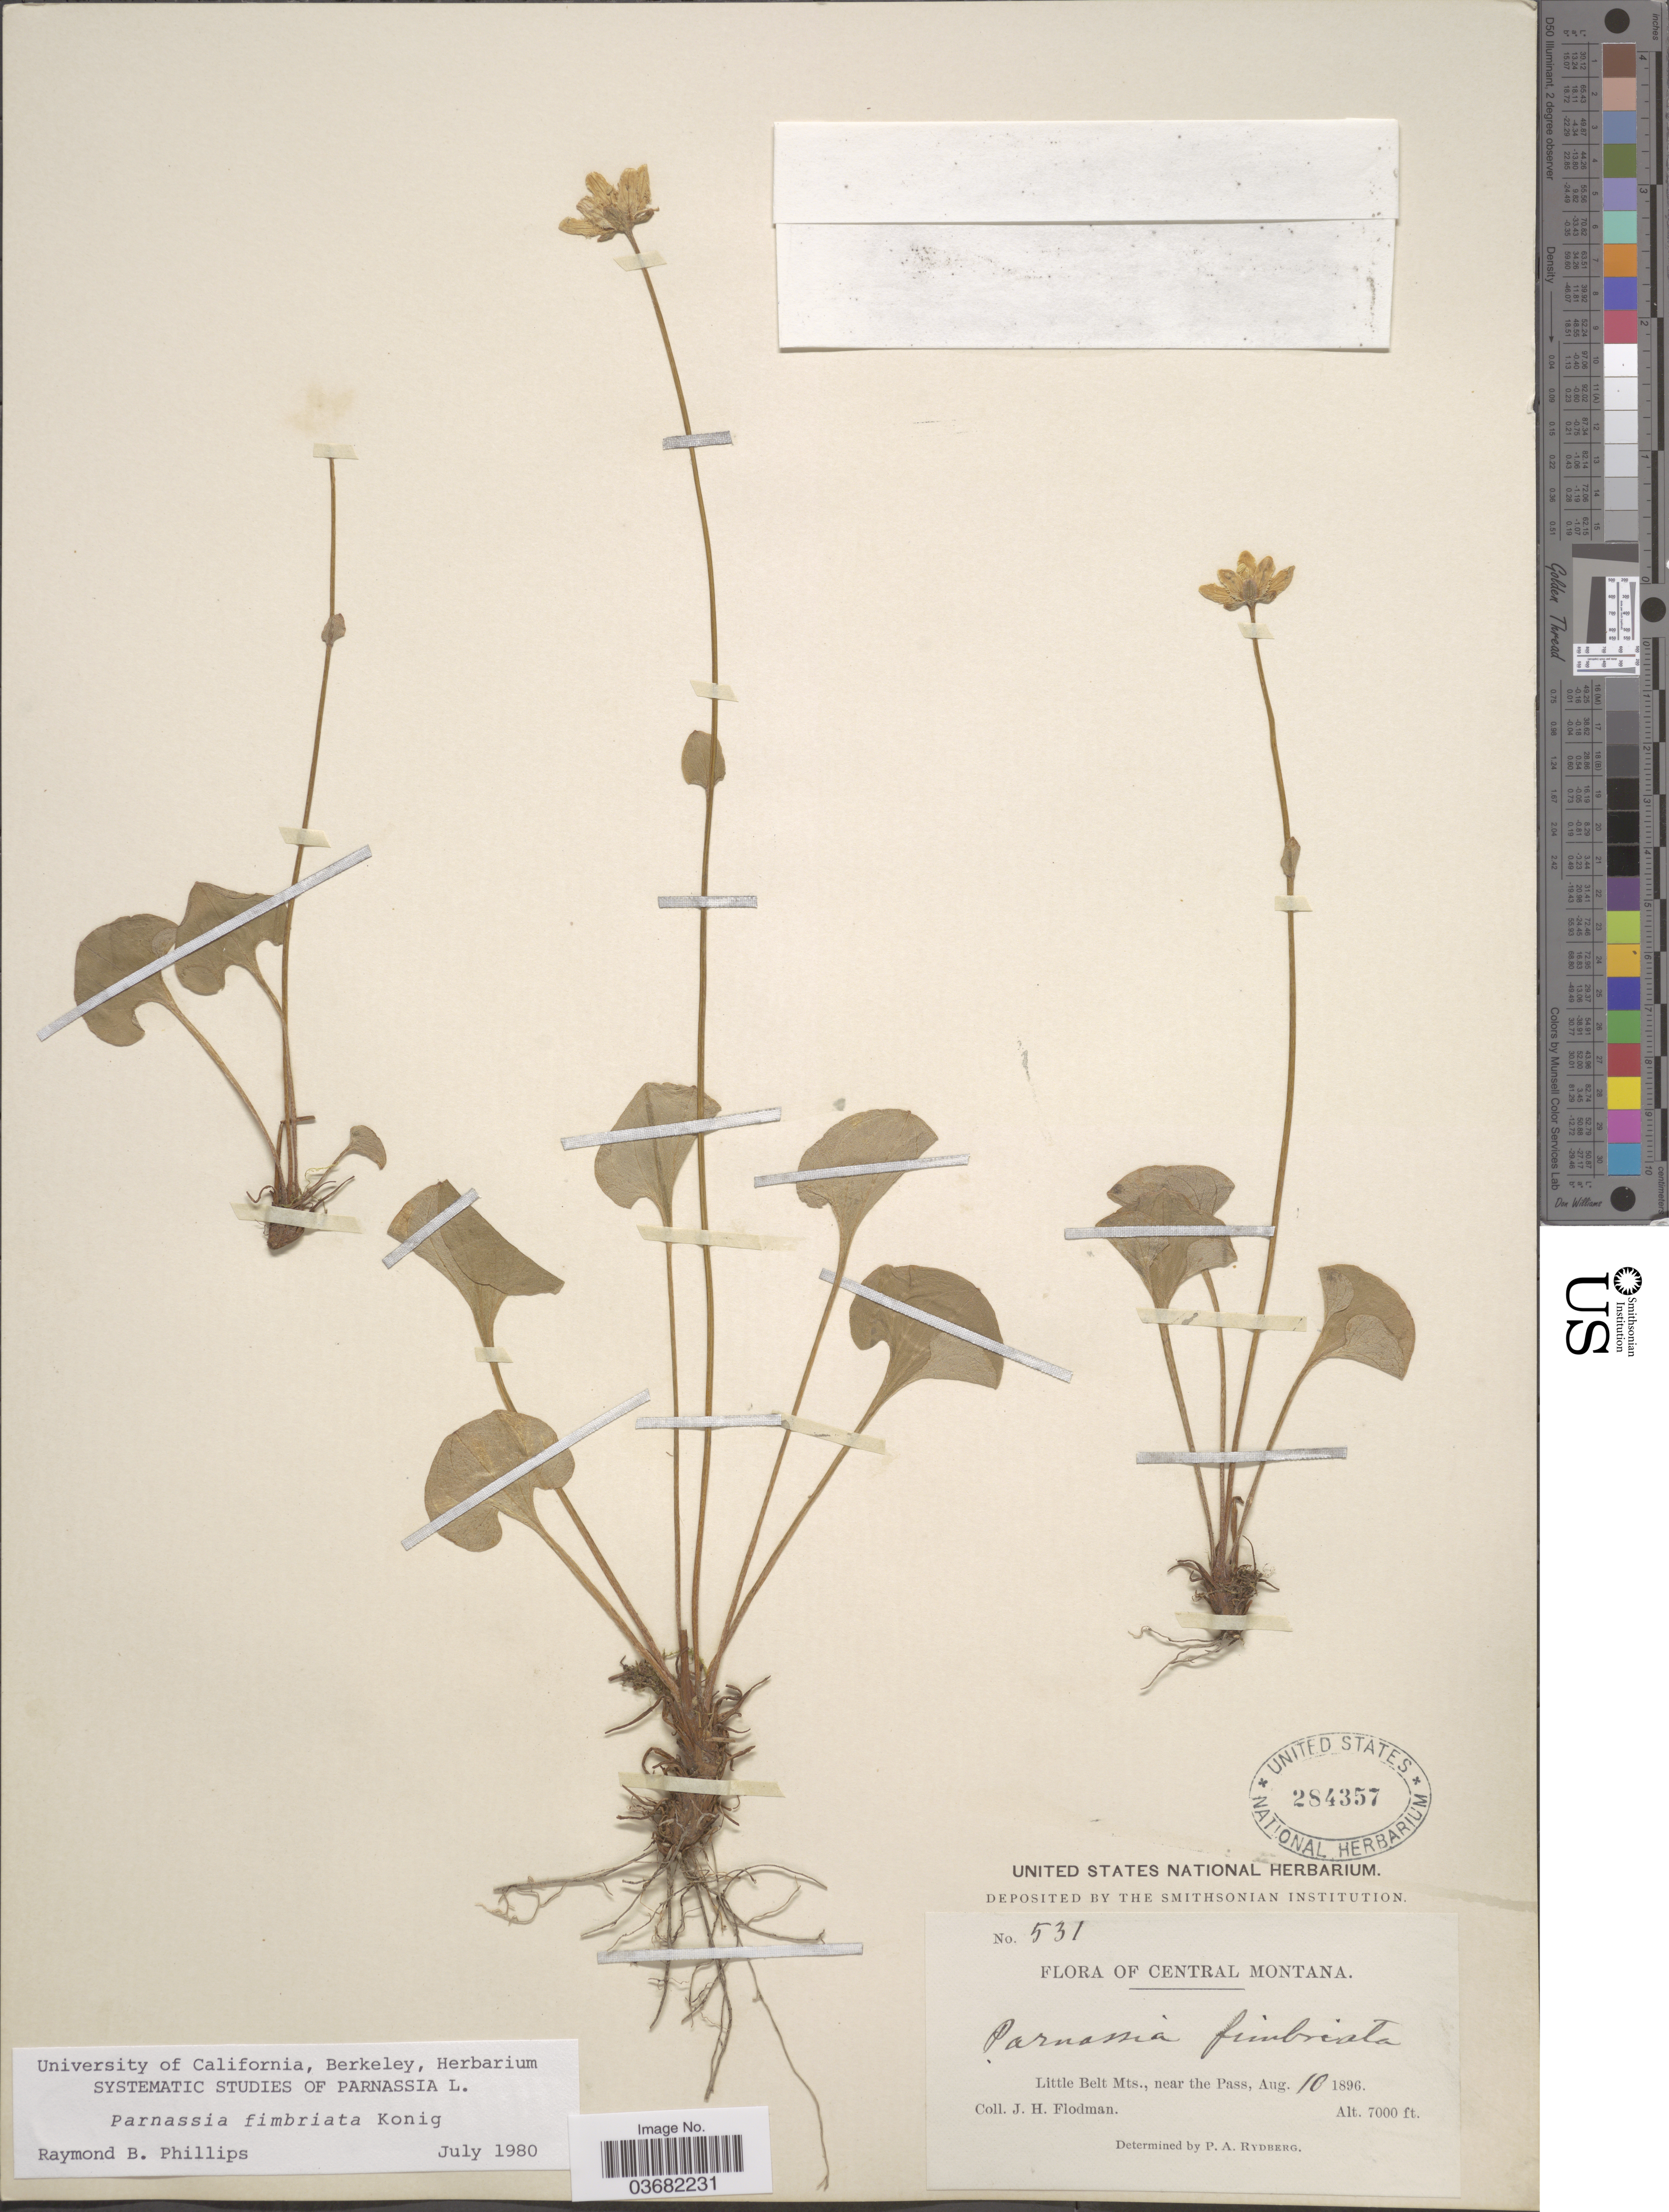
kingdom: Plantae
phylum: Tracheophyta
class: Magnoliopsida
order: Celastrales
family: Parnassiaceae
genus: Parnassia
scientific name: Parnassia fimbriata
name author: K.D. Koenig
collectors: J. Flodman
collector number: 531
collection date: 1896-08-10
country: United States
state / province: Montana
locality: Central Montana. Little Belt Mts., near the Pass.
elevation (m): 2134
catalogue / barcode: US 284357